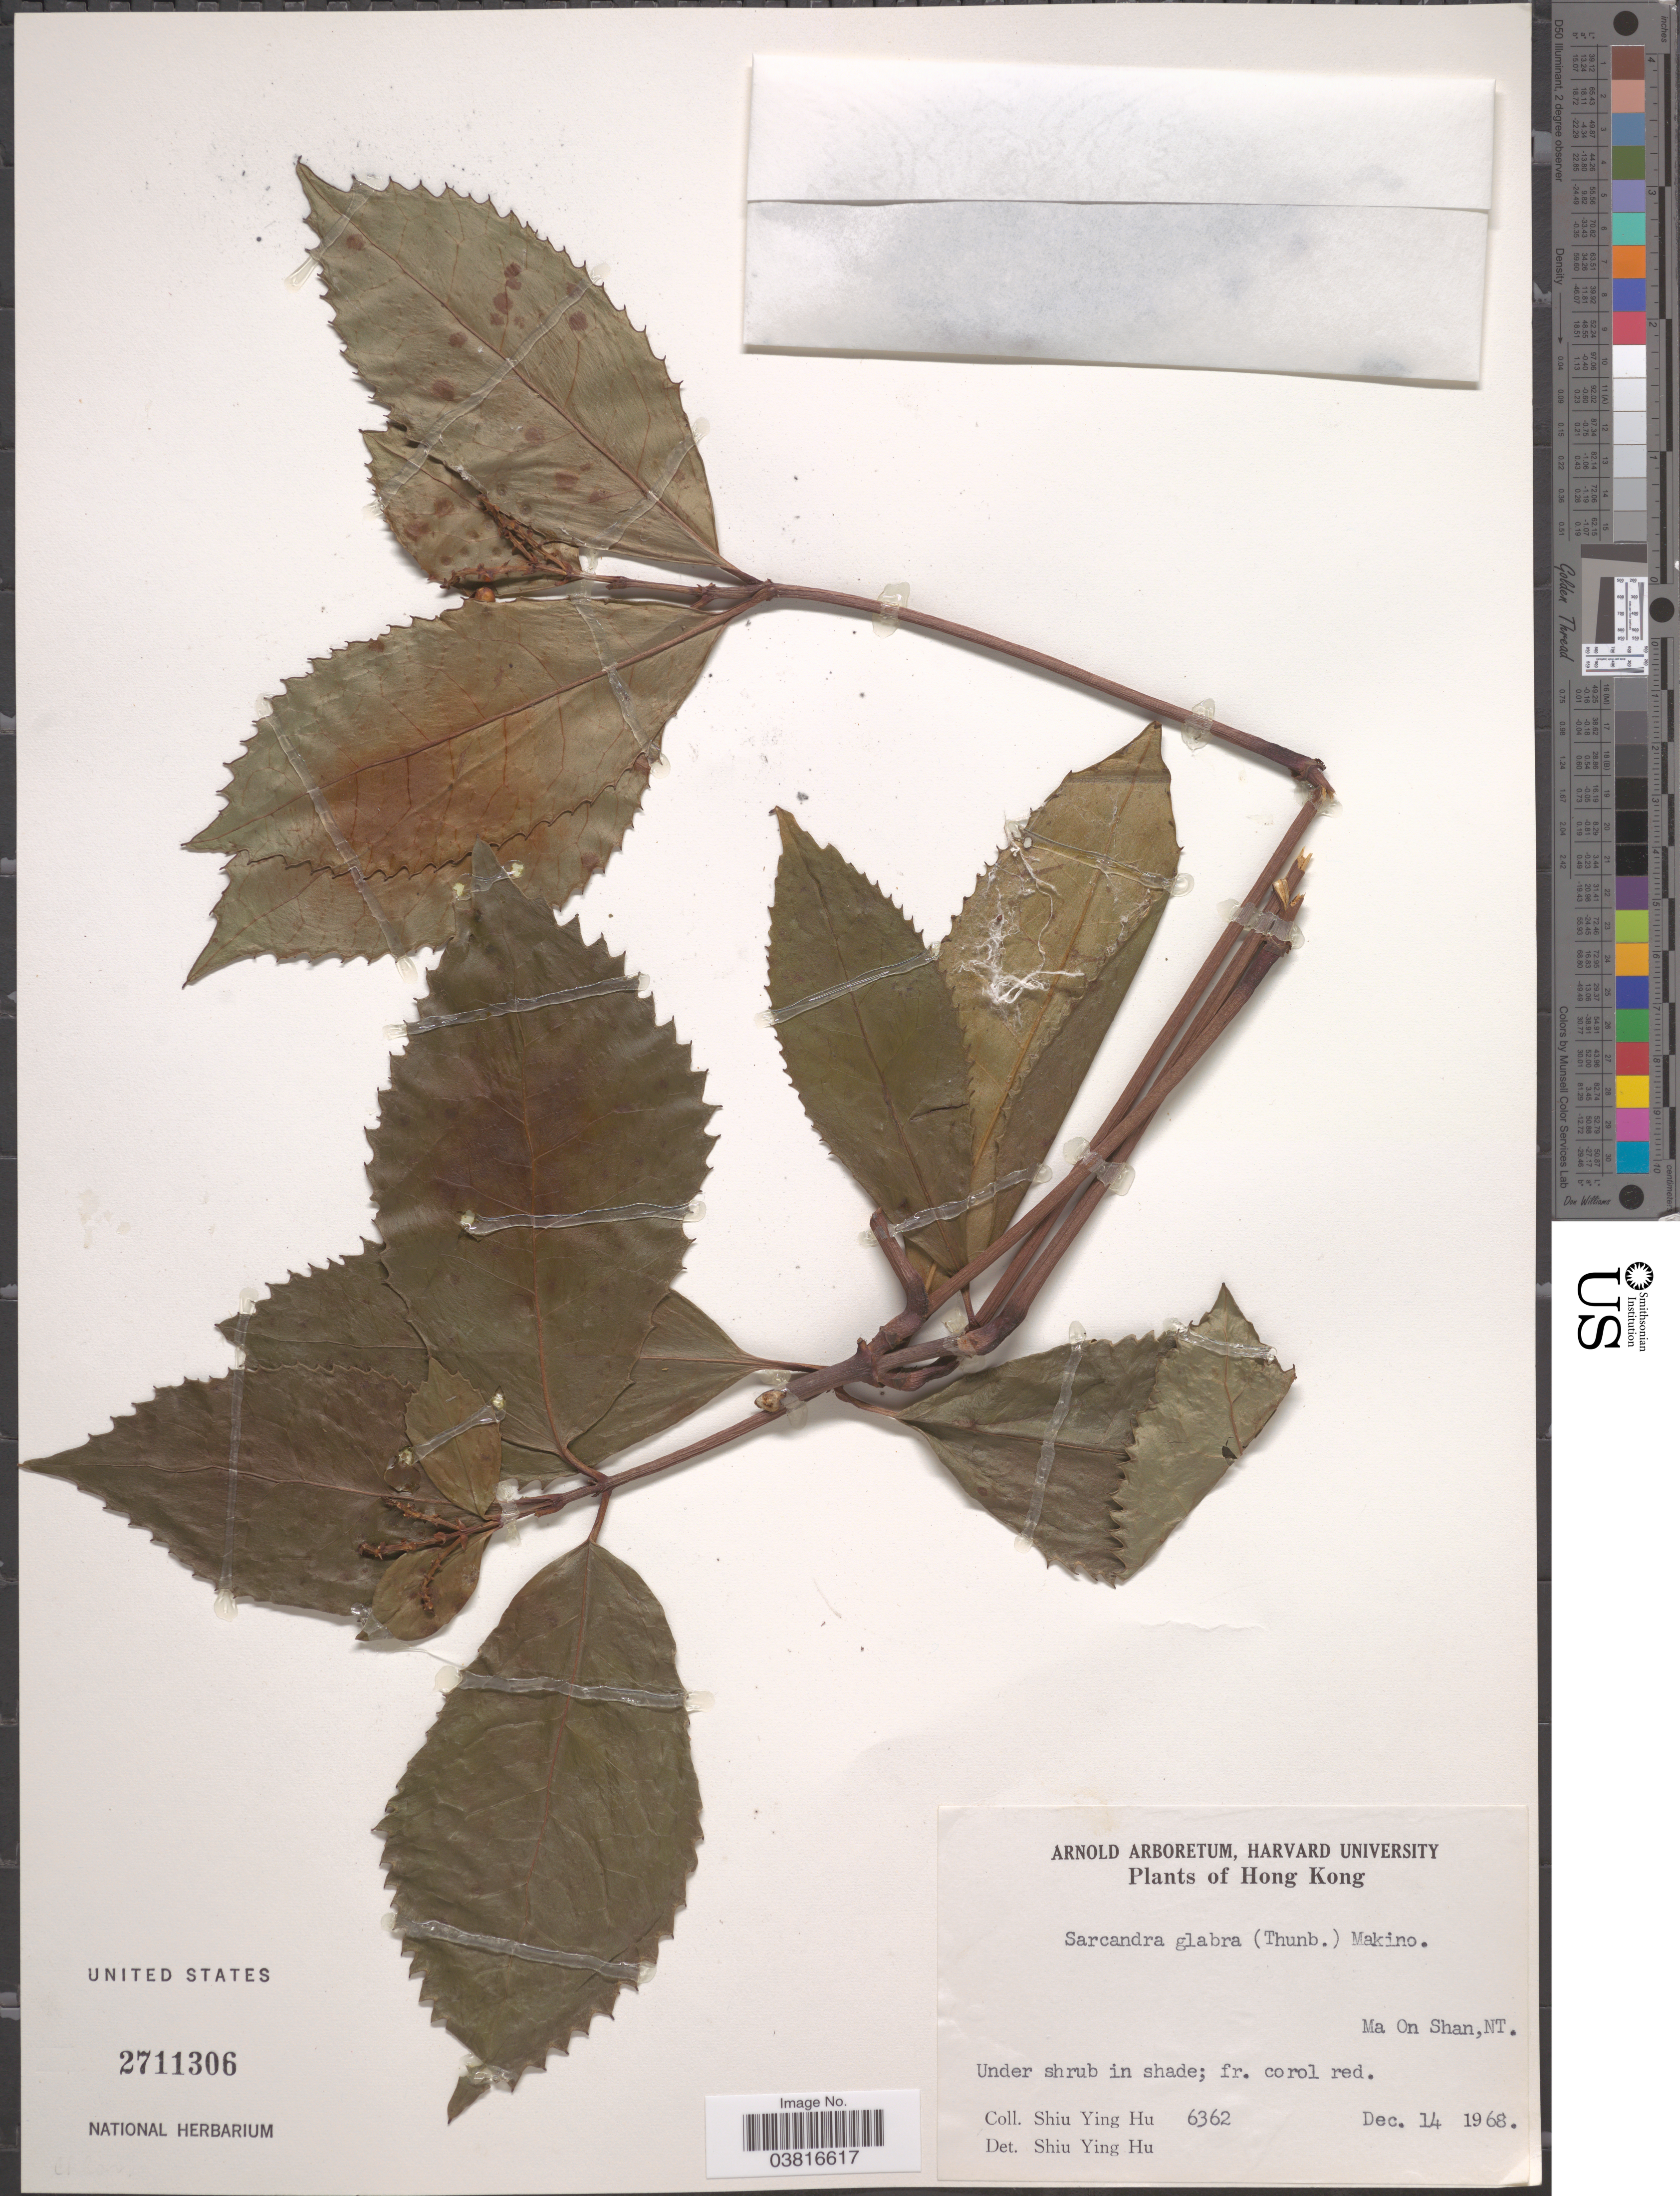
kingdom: Plantae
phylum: Tracheophyta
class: Magnoliopsida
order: Chloranthales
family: Chloranthaceae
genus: Sarcandra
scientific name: Sarcandra glabra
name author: (Thunb.) Nakai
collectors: S. Y. Hu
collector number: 6362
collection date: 1968-12-14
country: China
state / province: Hong Kong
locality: Ma On Shan, NT.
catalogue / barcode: US 2711306